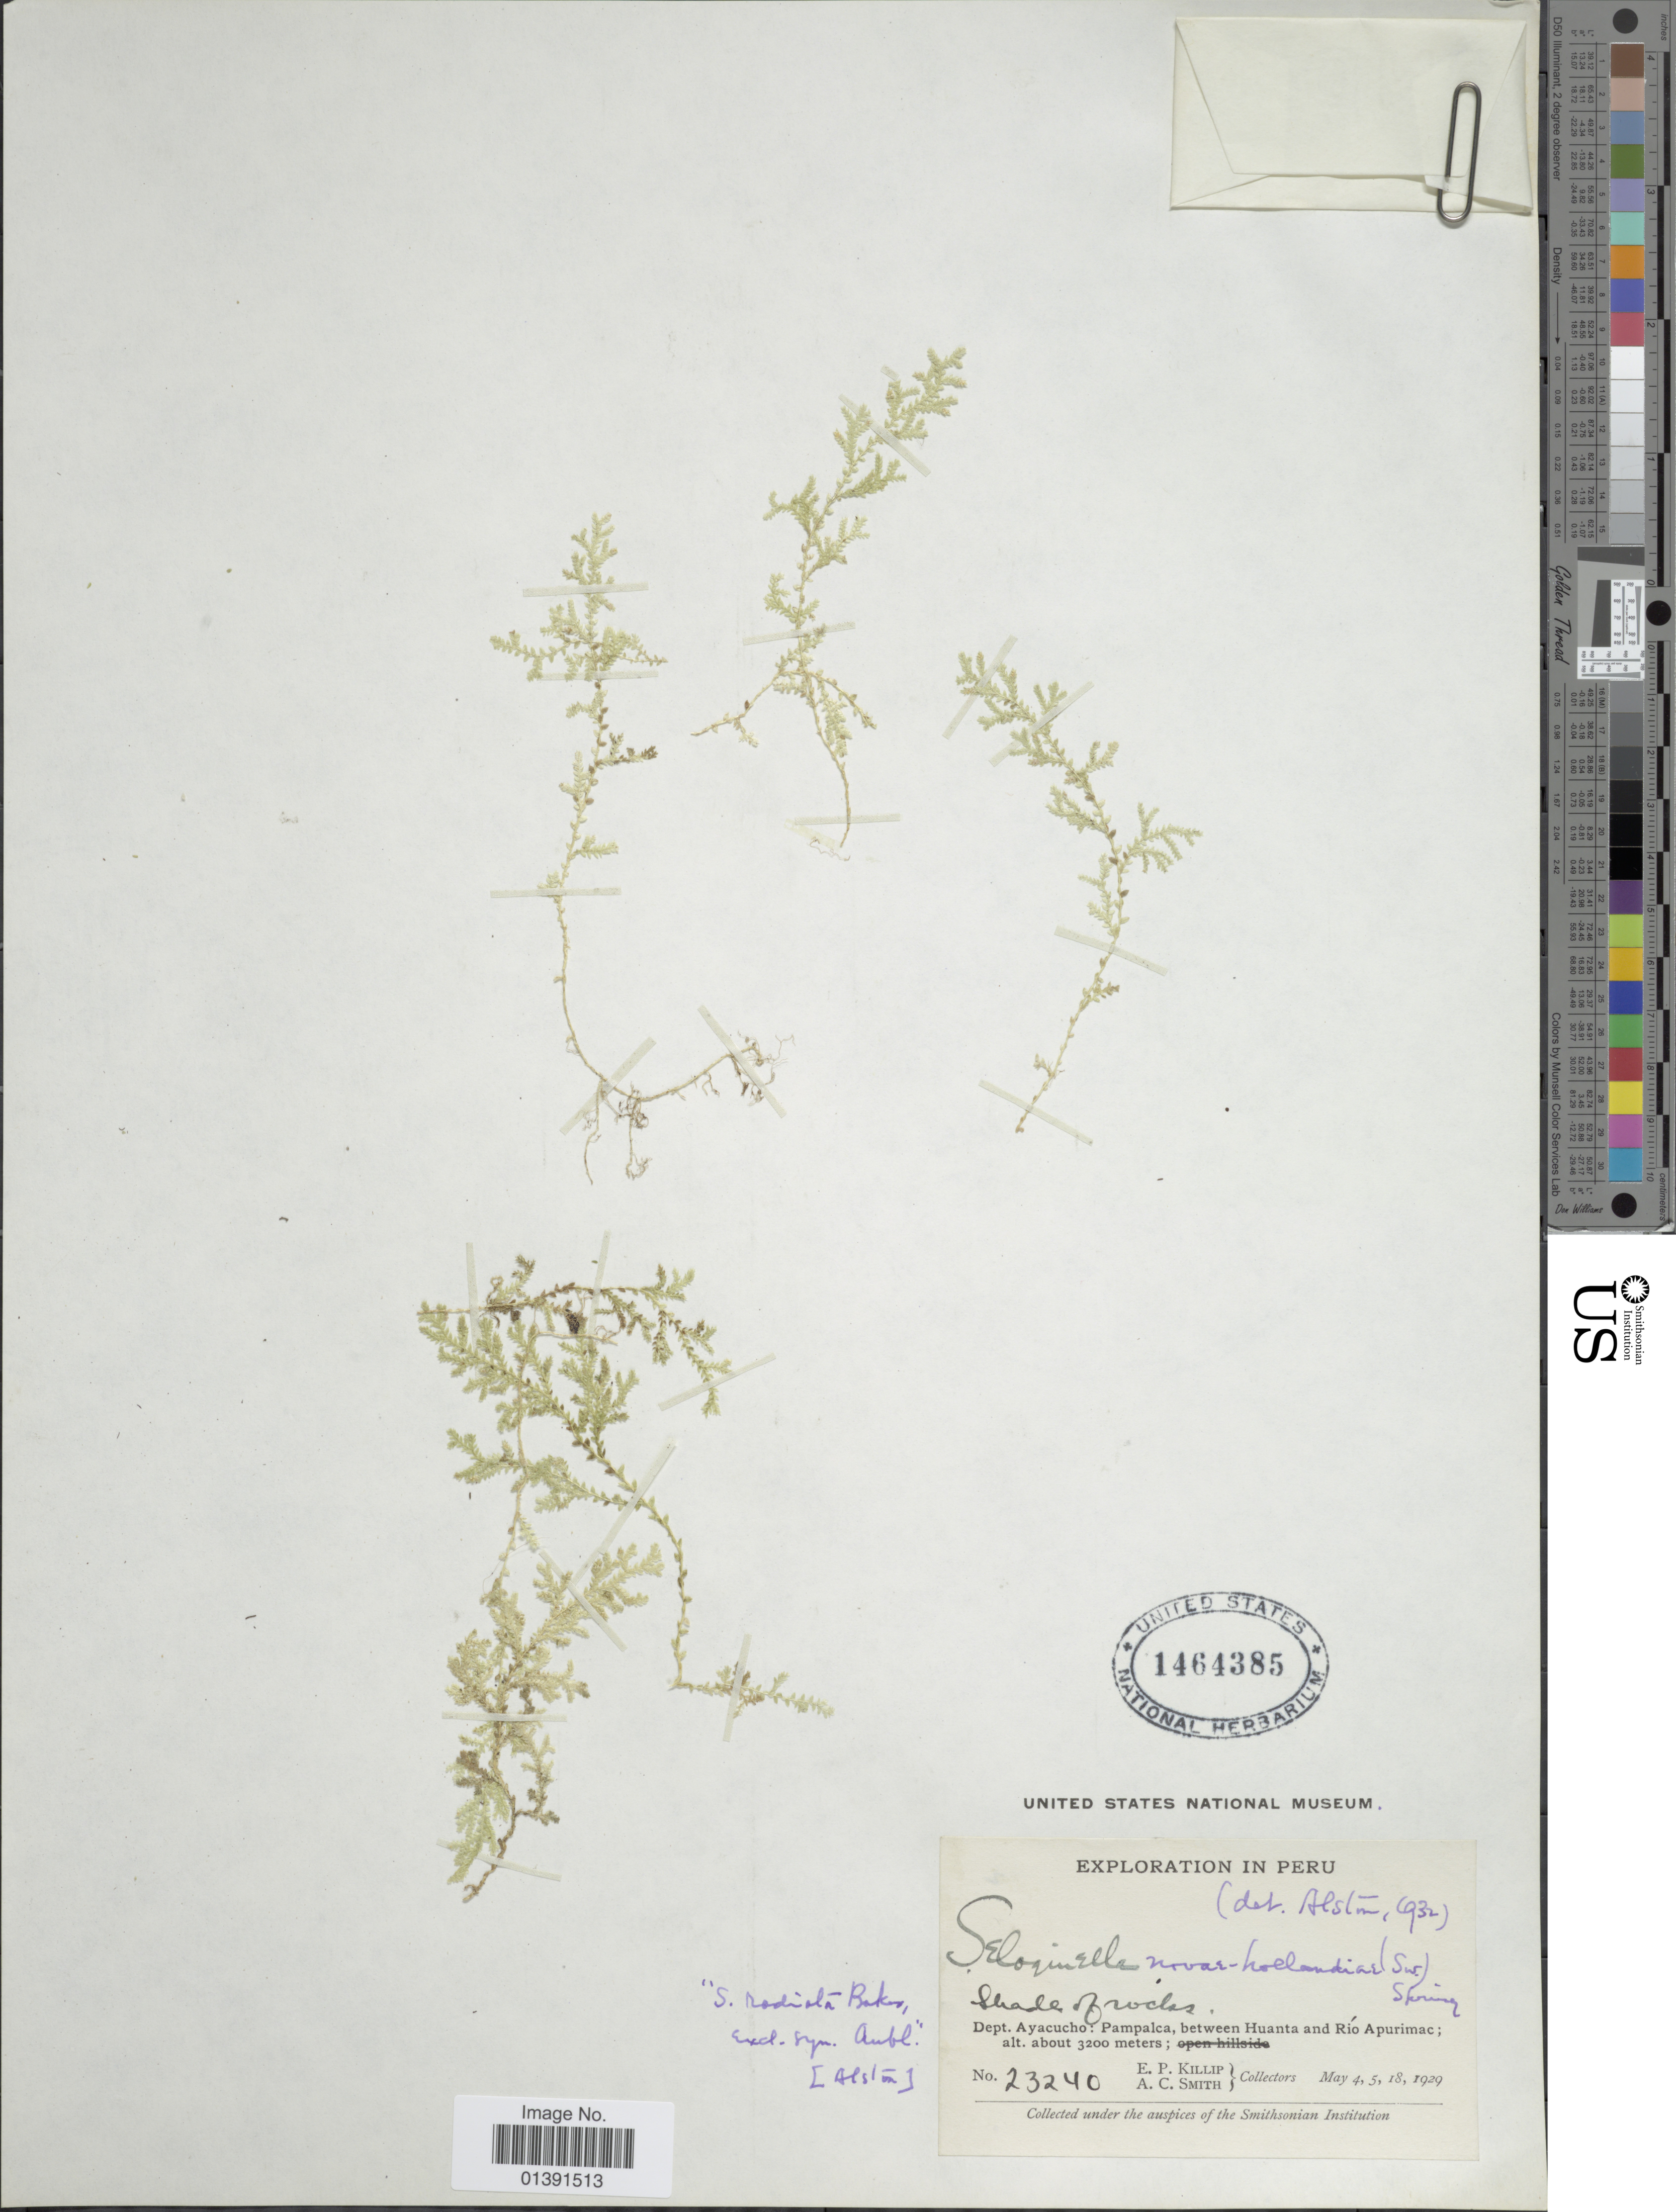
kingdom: Plantae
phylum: Tracheophyta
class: Lycopodiopsida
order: Selaginellales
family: Selaginellaceae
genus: Selaginella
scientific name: Selaginella novae-hollandiae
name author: (Sw.) Spring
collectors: E. P. Killip & A. C. Smith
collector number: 23240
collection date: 1929-05-04/1929-05-18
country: Peru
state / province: Ayacucho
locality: Pampalca, between Huanta and Rio Apurimac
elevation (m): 3200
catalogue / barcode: US 1464385